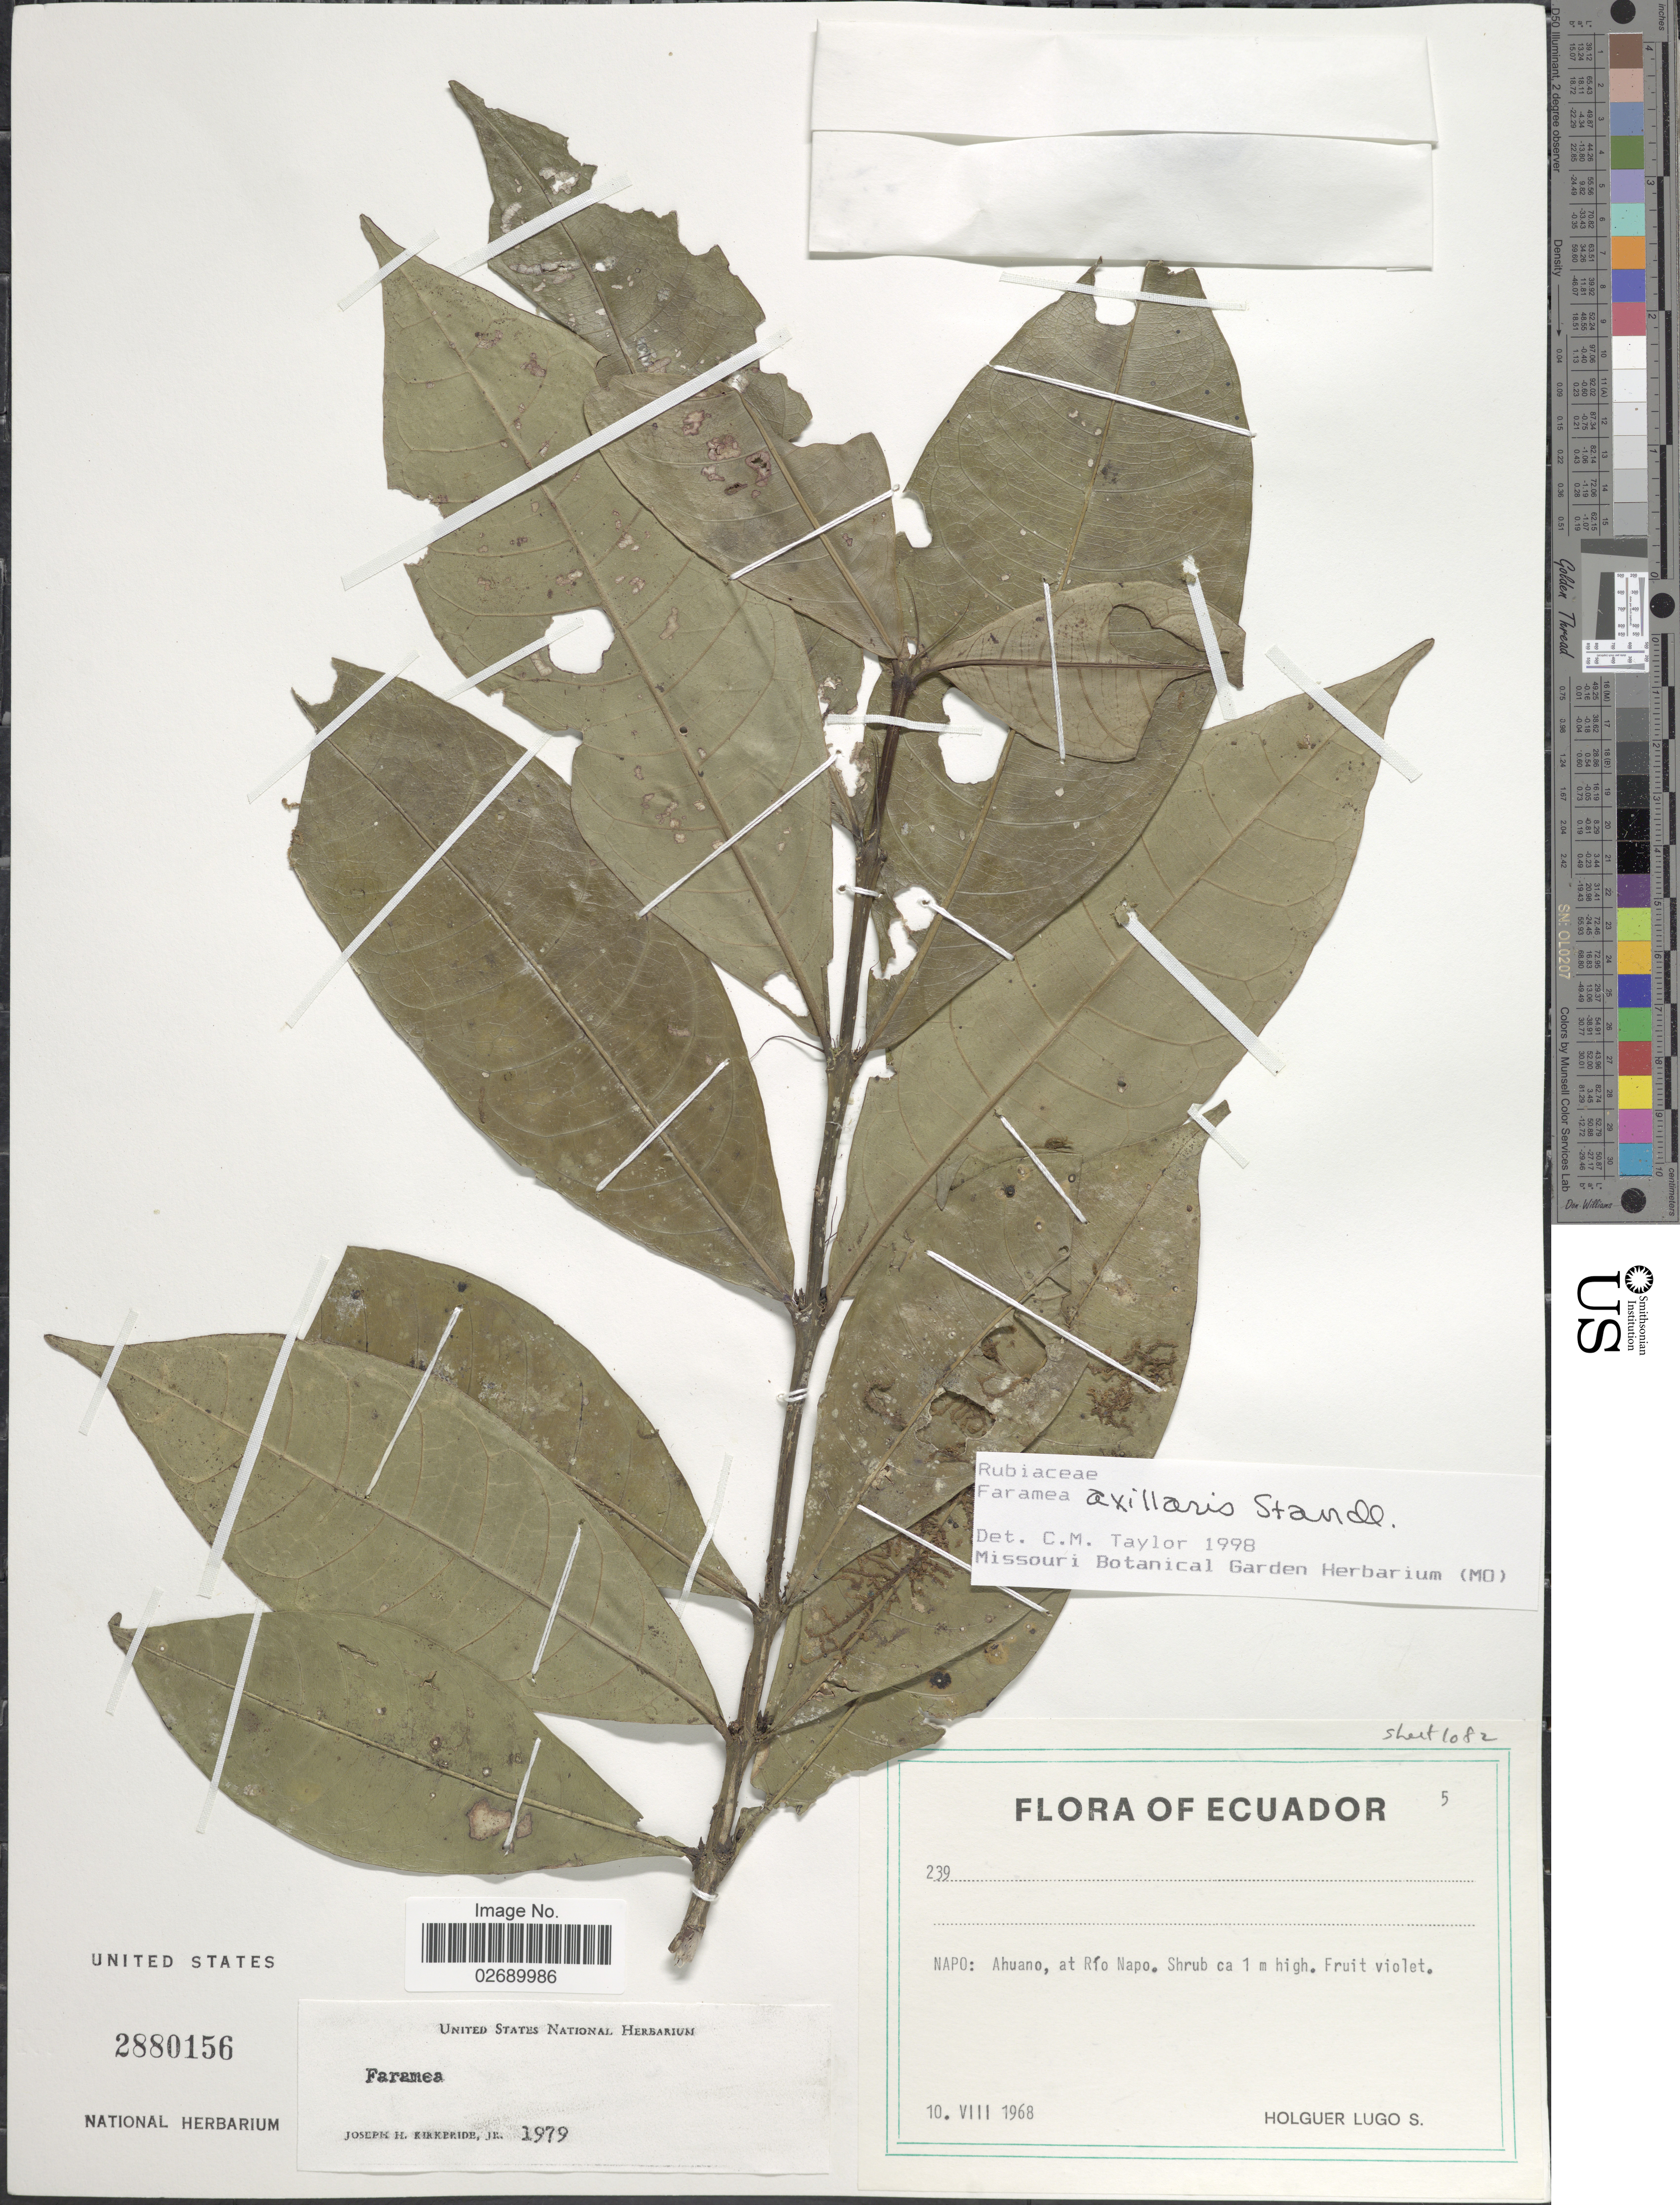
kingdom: Plantae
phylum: Tracheophyta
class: Magnoliopsida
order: Gentianales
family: Rubiaceae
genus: Faramea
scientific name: Faramea axillaris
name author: Standl.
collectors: H. Lugo S.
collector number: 29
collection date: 1968-08-10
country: Ecuador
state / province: Napo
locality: Ahuano, at Rio Napo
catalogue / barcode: US 2880156